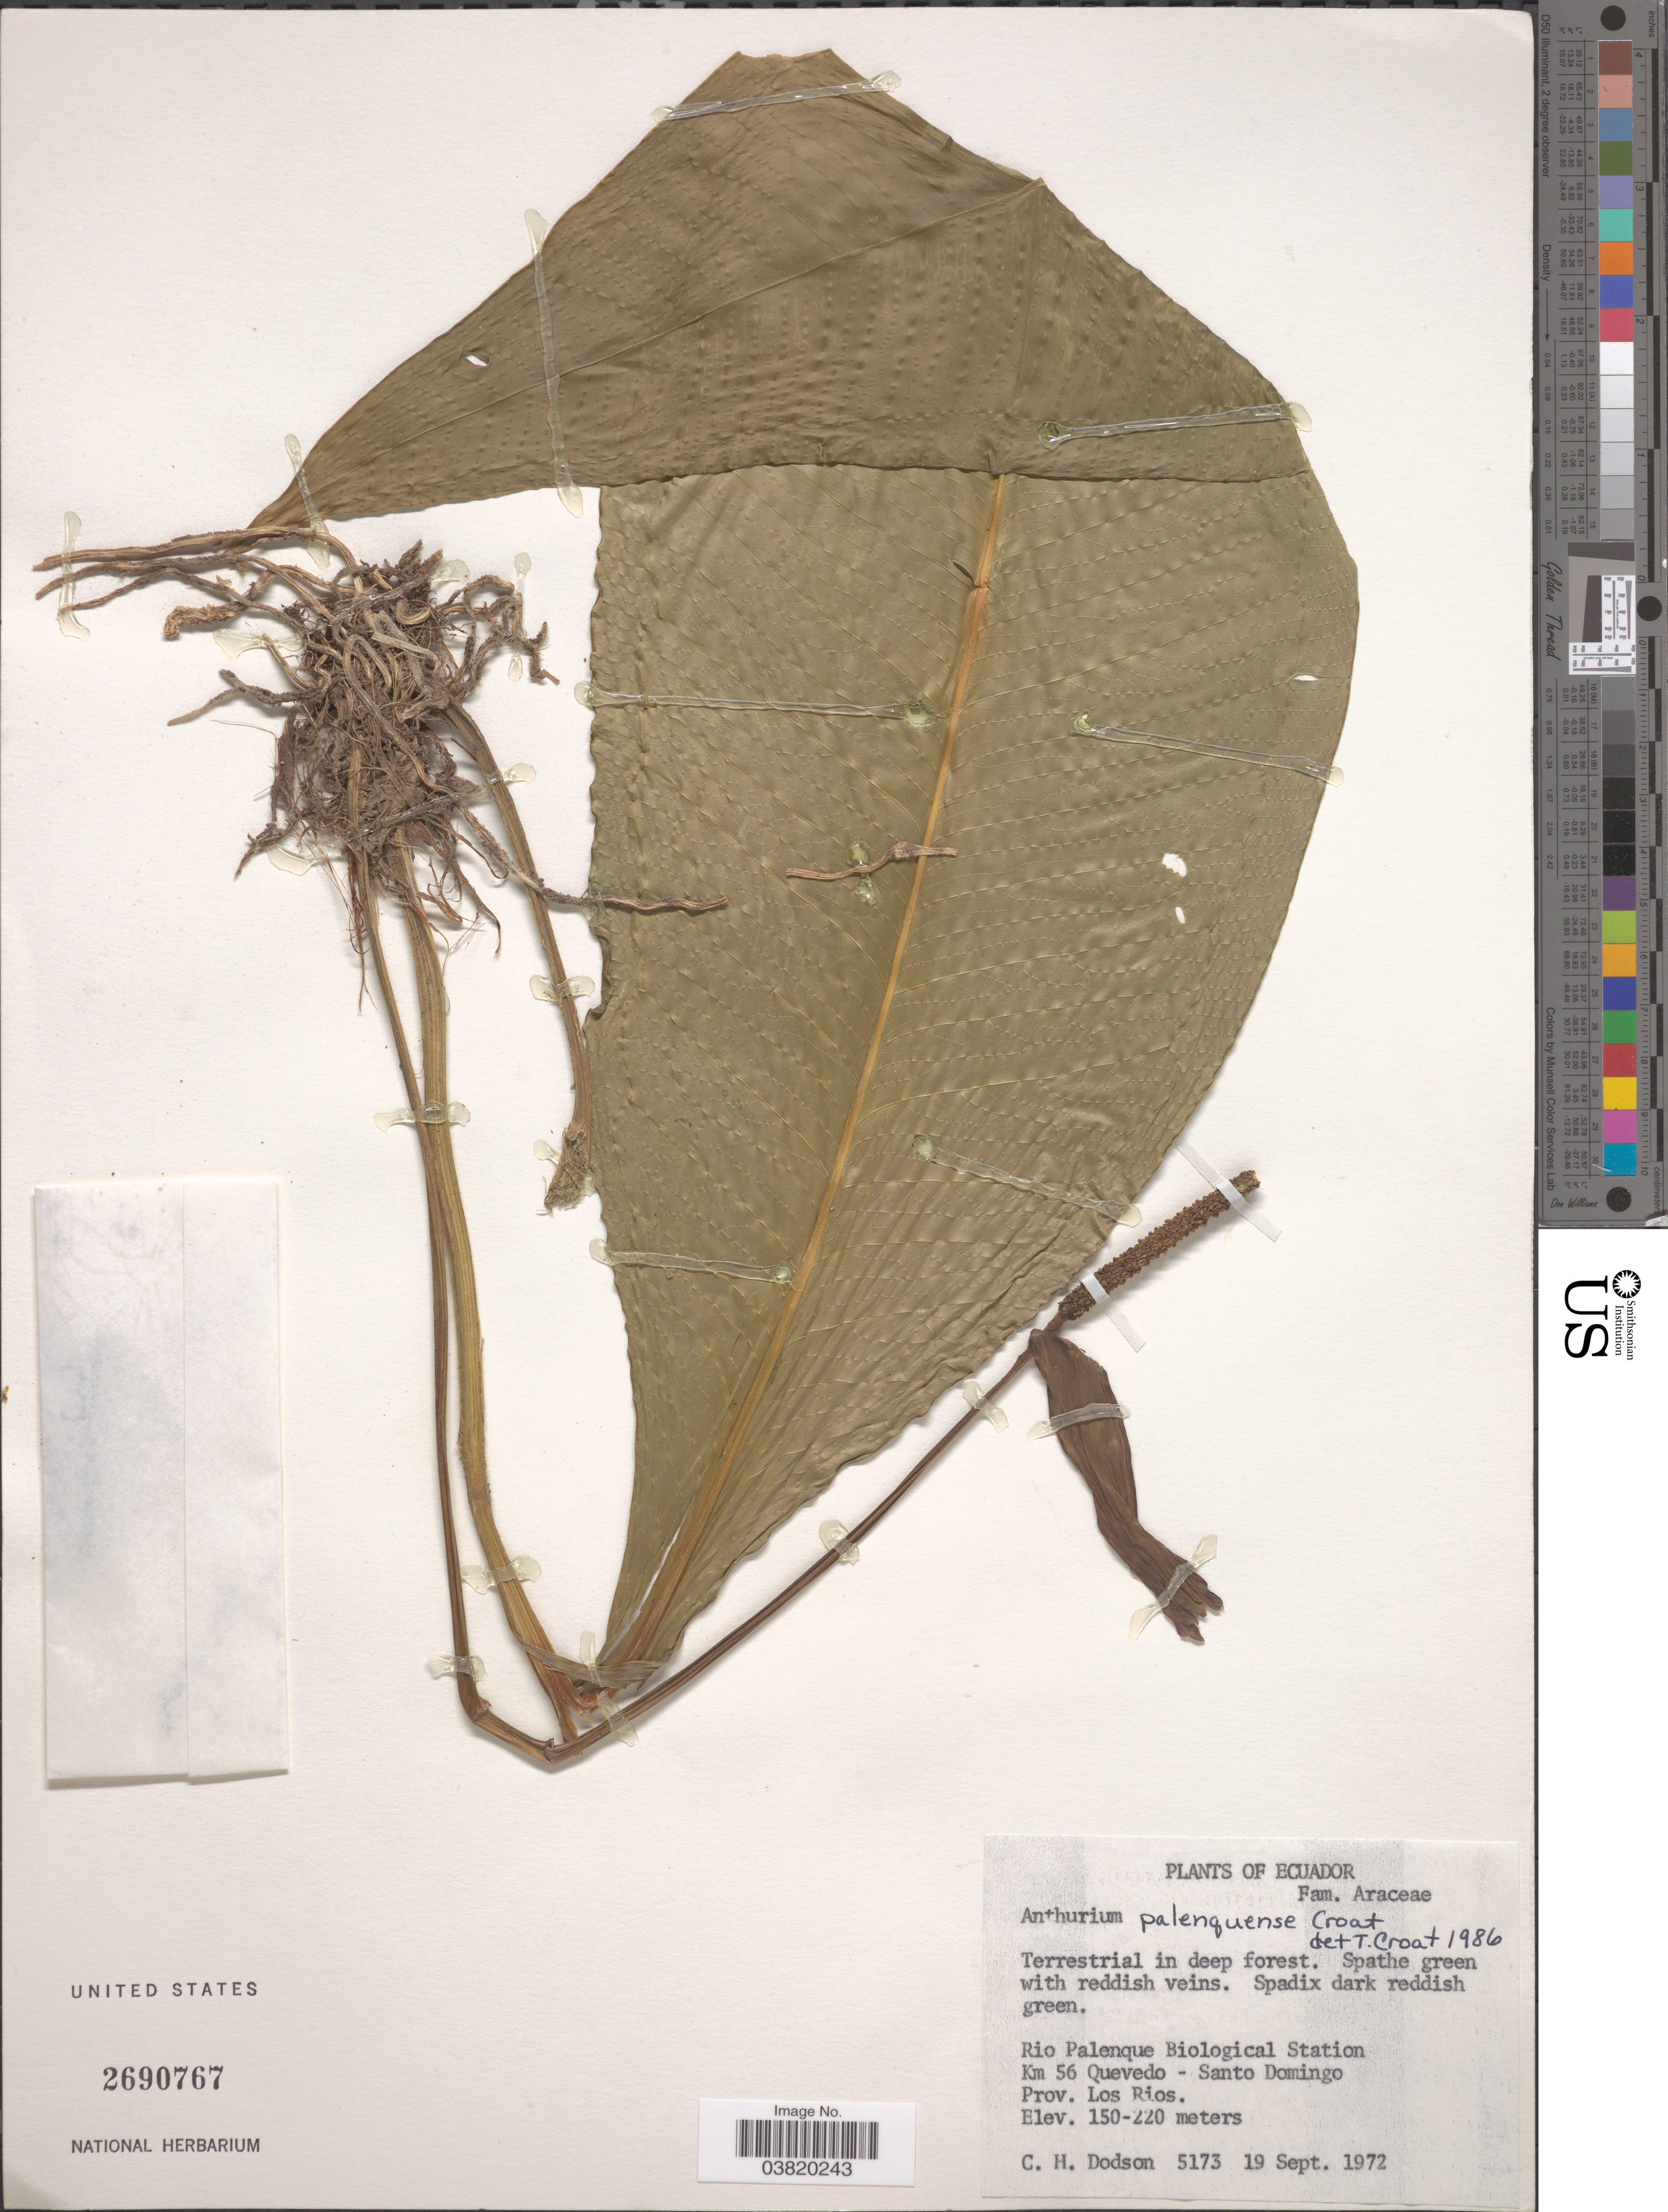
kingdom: Plantae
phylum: Tracheophyta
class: Liliopsida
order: Alismatales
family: Araceae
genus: Anthurium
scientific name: Anthurium palenquense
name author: Croat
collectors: C. H. Dodson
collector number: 5173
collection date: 1972-09-19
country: Ecuador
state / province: Los Ríos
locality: Rio Palenque Biological Station. Km 56 Quevedo - Santo Domingo.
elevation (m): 150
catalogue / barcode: US 2690767